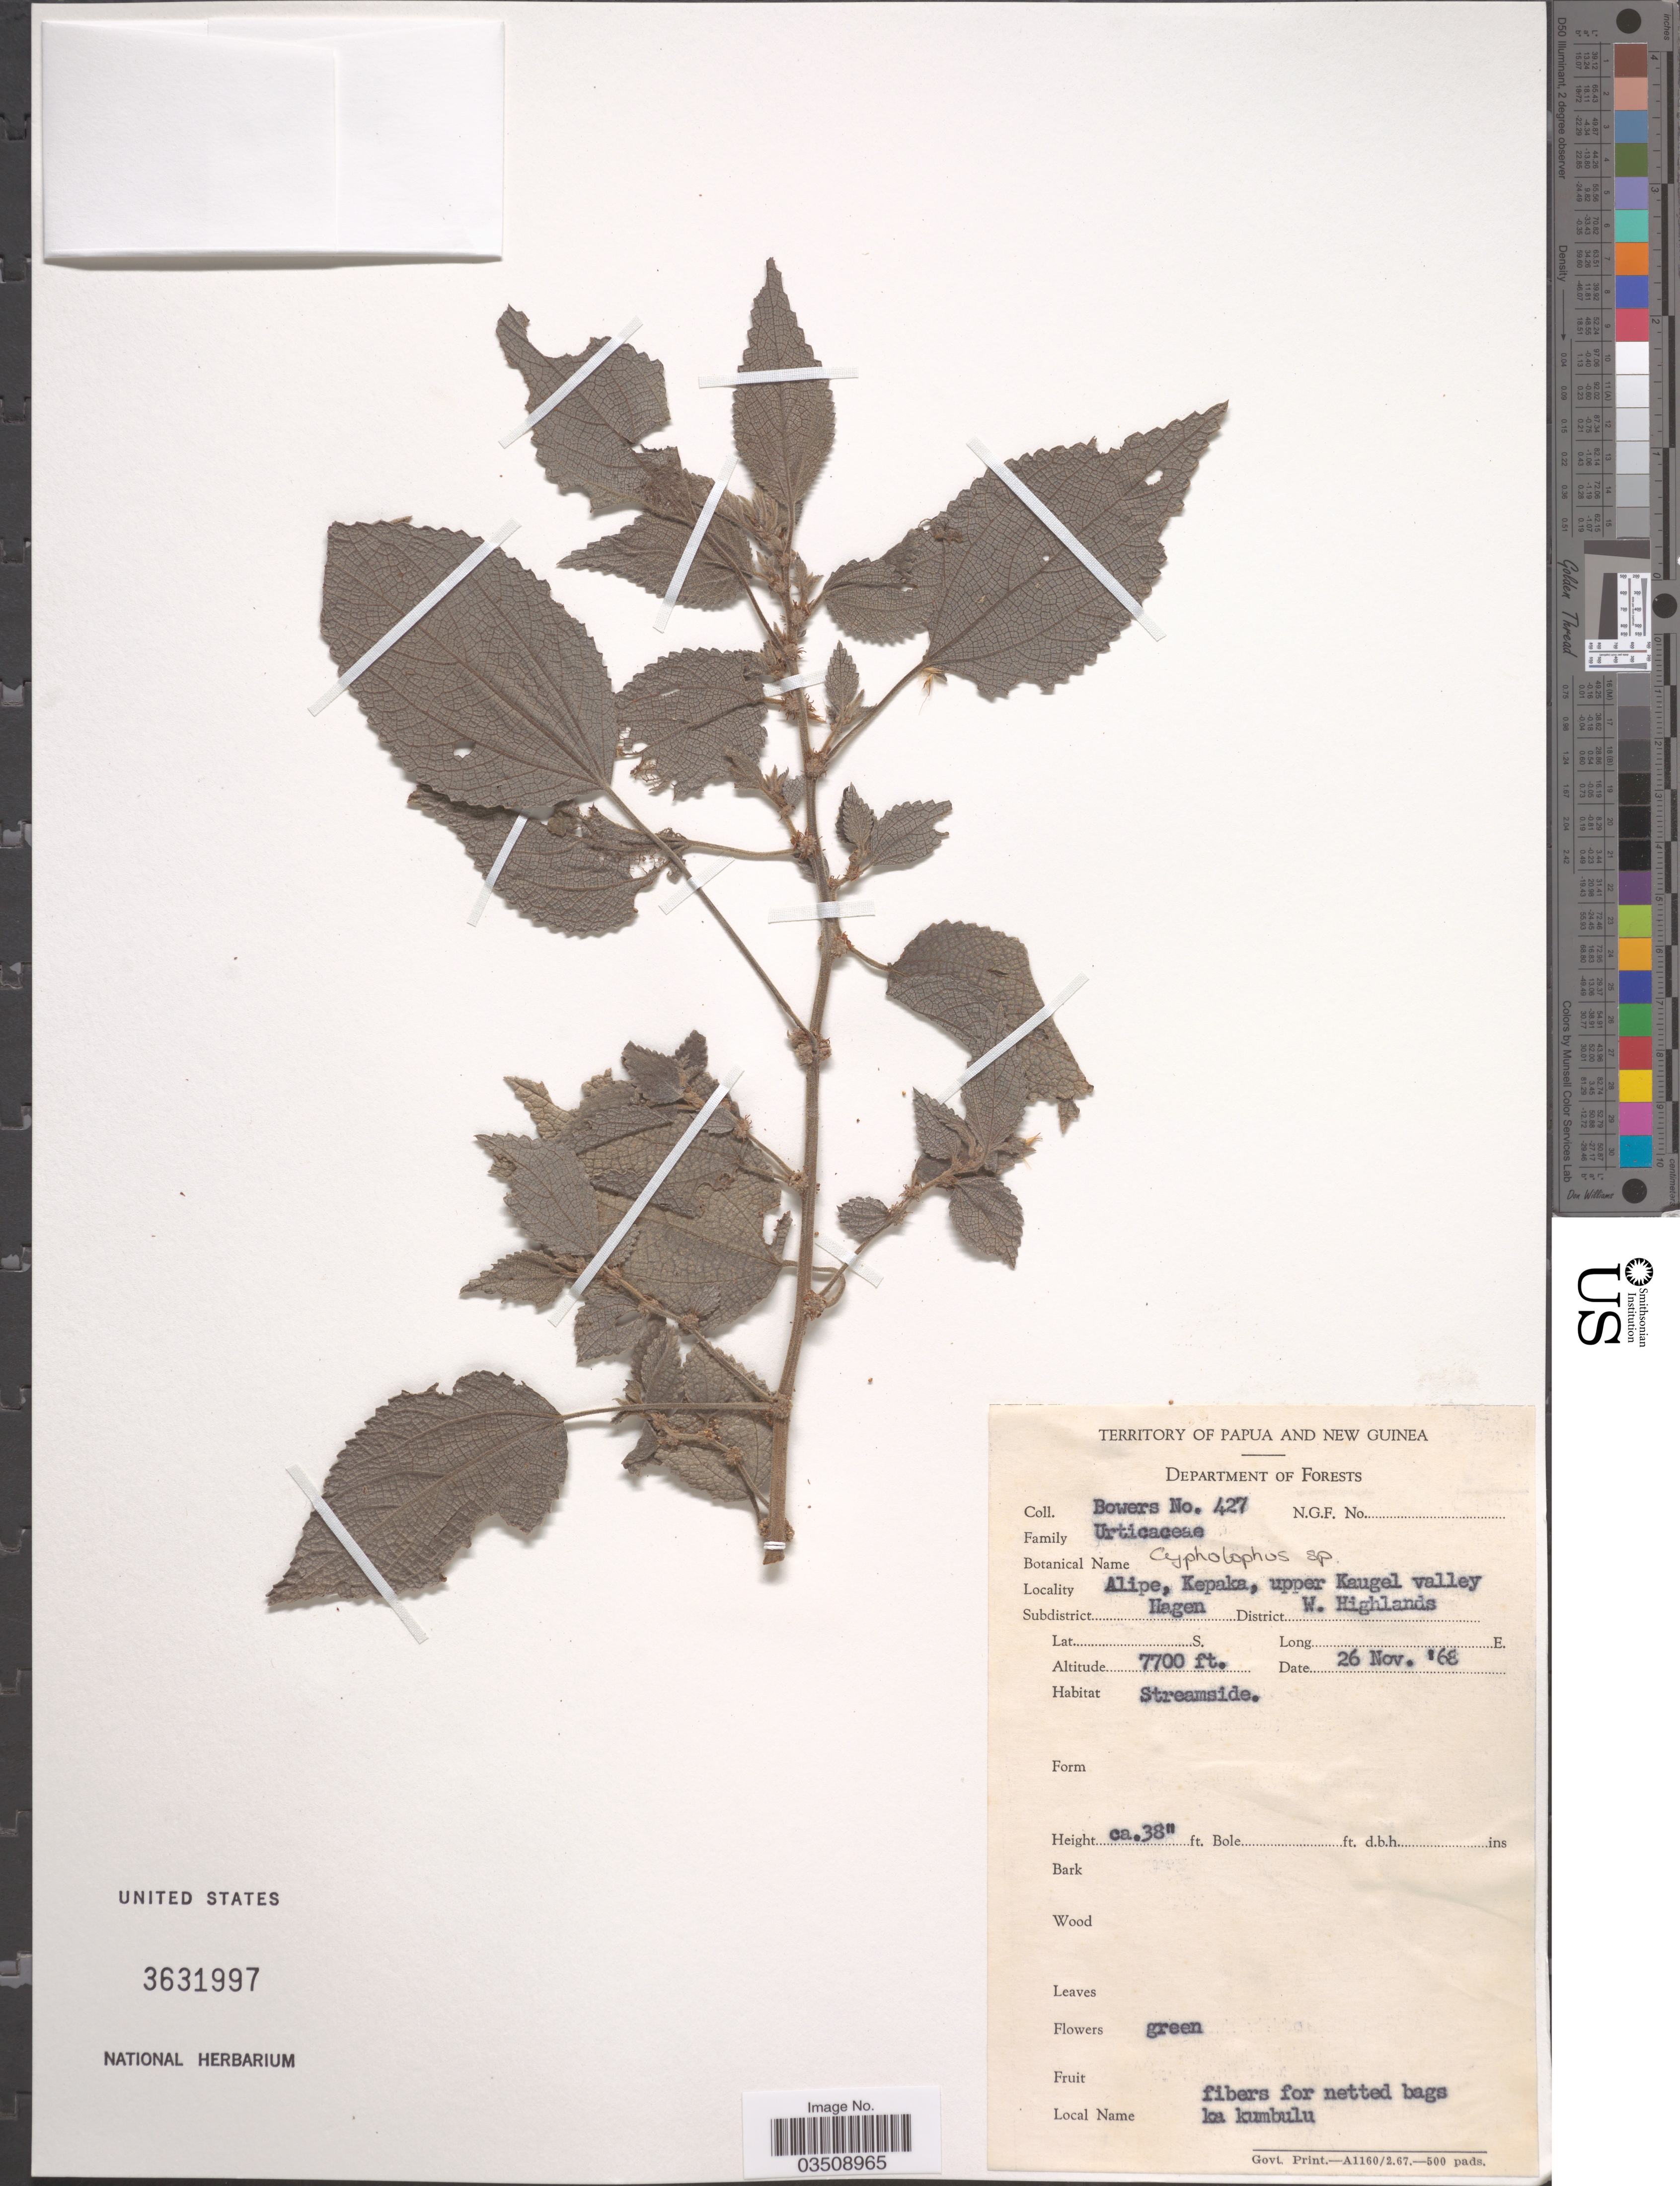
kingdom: Plantae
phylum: Tracheophyta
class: Magnoliopsida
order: Rosales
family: Urticaceae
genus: Cypholophus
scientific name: Cypholophus sp.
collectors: -. Bowers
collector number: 427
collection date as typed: Transcribed d/m/y: 26/11/68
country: Papua New Guinea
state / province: Western Highlands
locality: Territory of Papua and New Guinea. Alipe, Kepaka, upper Kaugel valley, Subdistrict Hagen, District W. Highlands.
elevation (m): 2347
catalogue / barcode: US 3631997